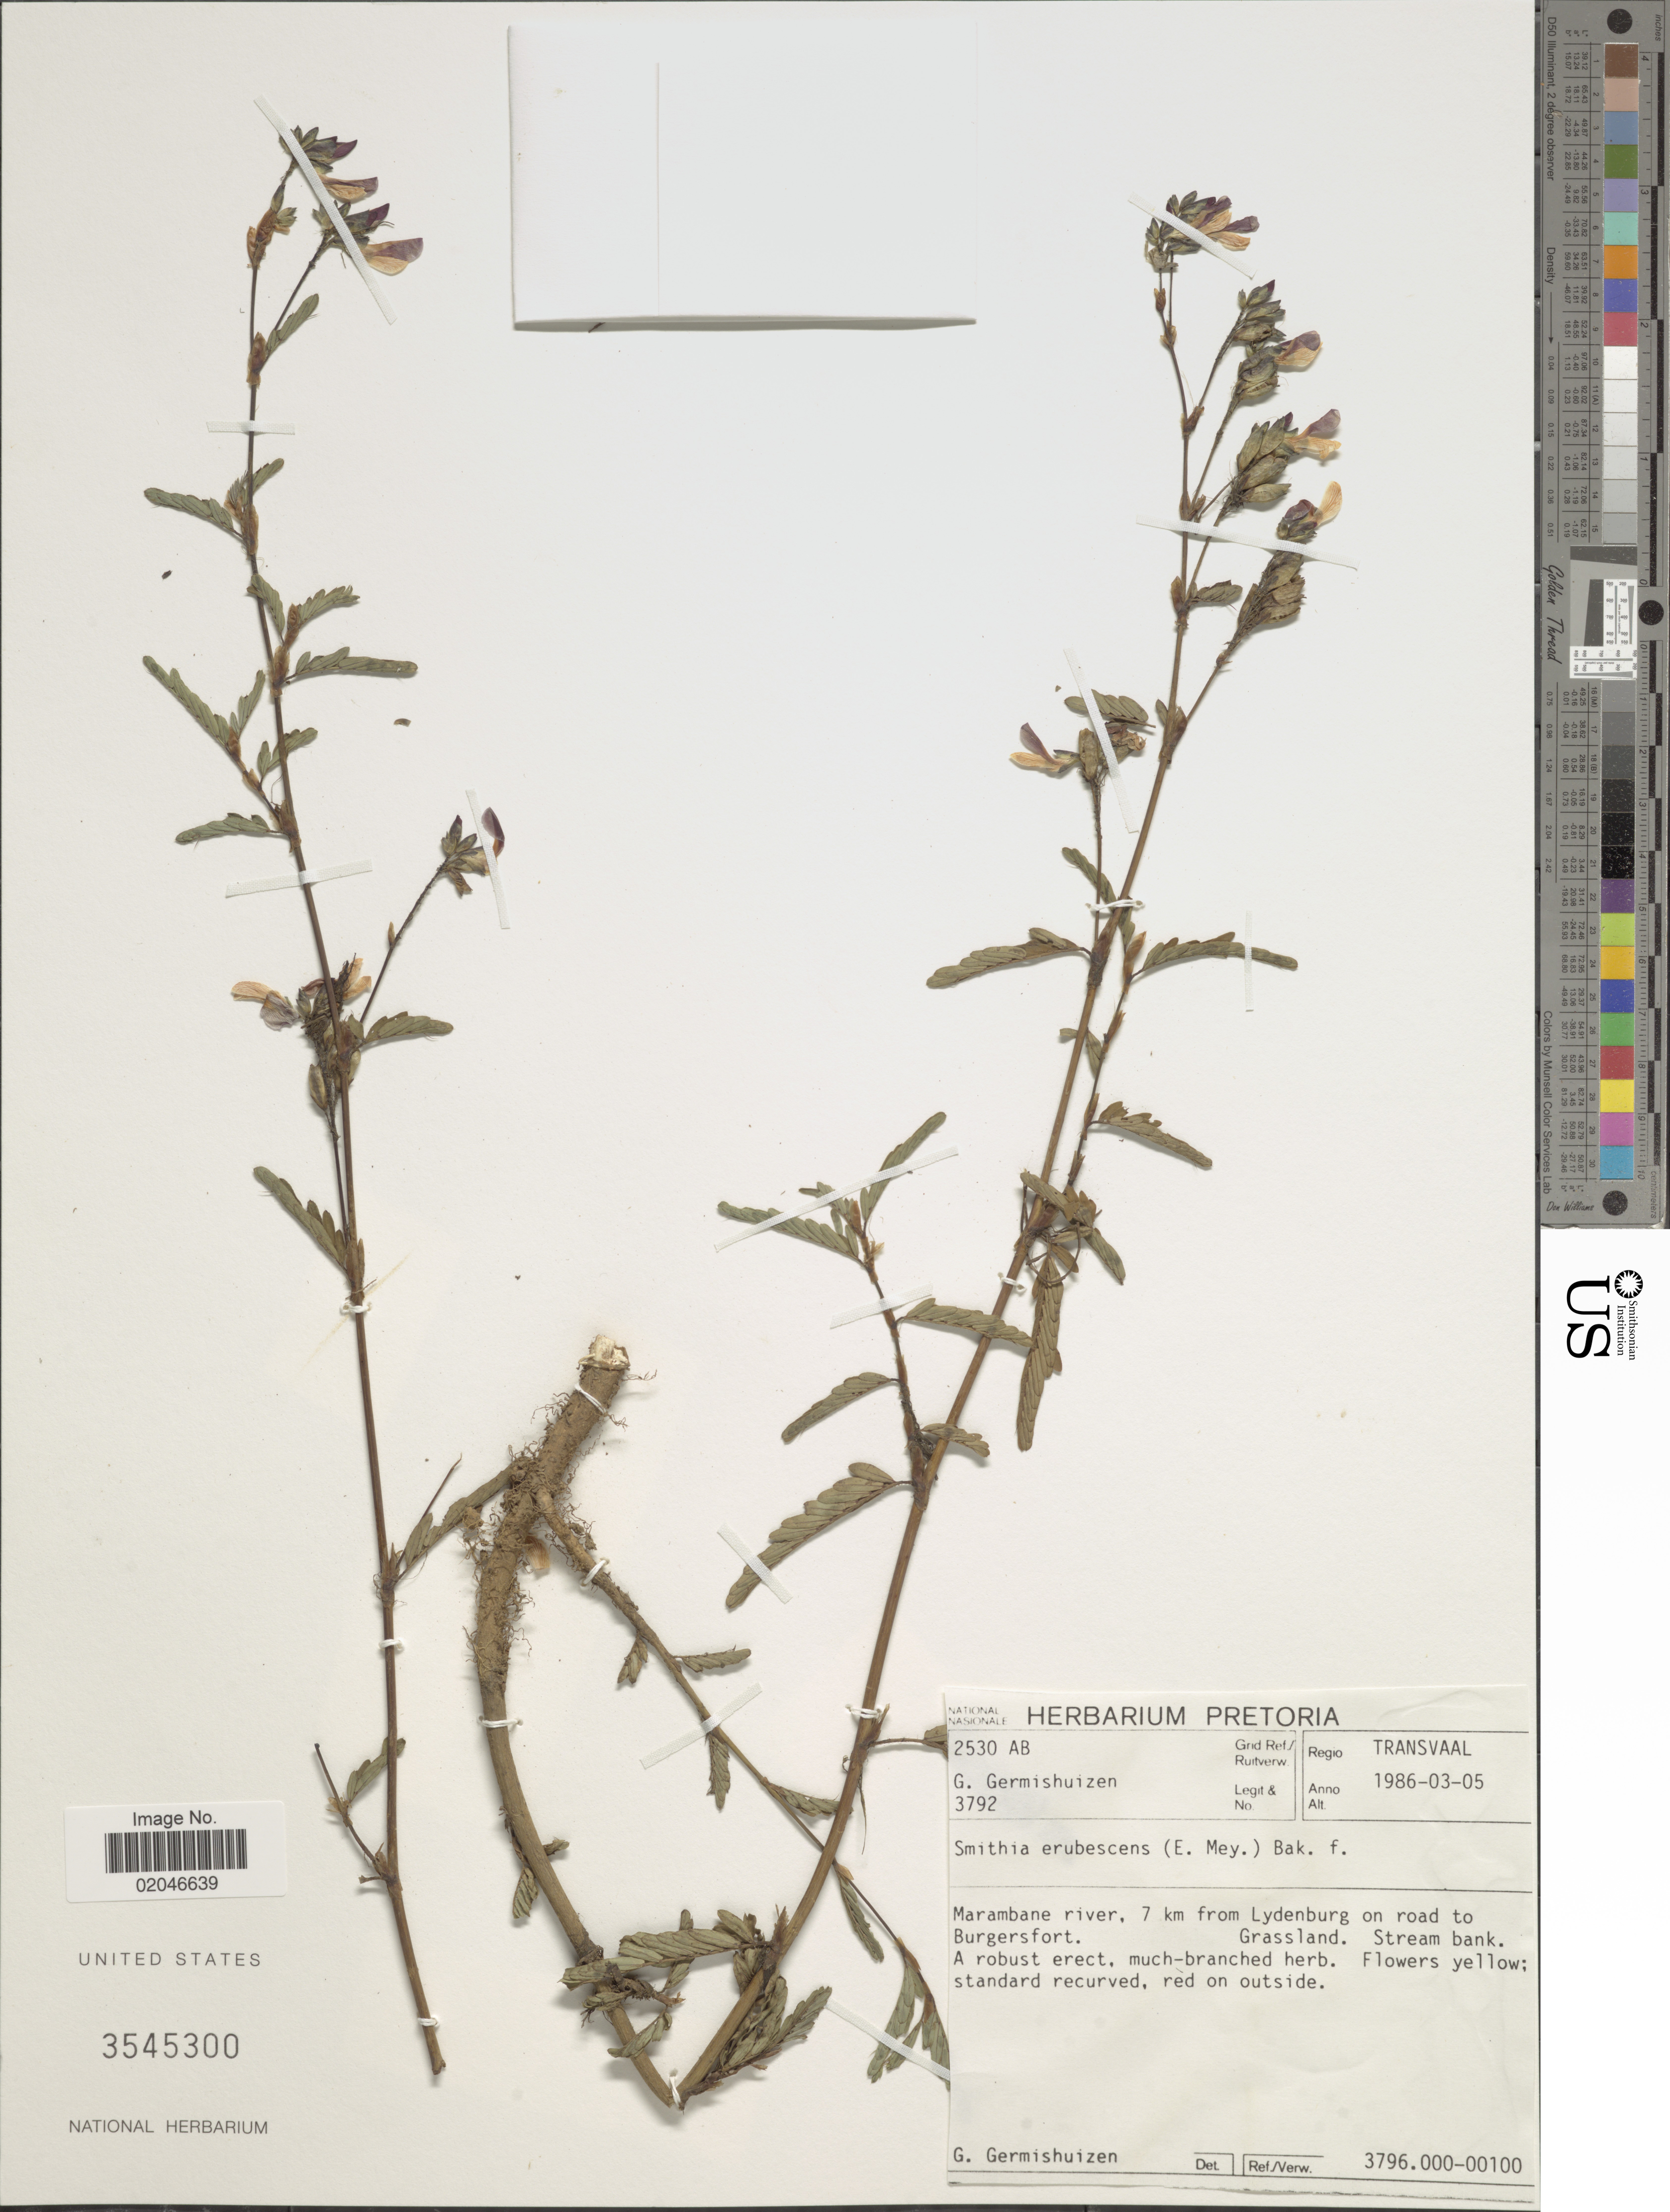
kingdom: Plantae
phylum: Tracheophyta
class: Magnoliopsida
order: Fabales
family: Fabaceae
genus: Smithia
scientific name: Smithia erubescens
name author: Baker f.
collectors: G. Germishuizen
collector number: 3792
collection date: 1986-03-05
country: South Africa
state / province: Mpumalanga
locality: Regio Transvaal, Marambane river, 7 km Lydenburg on road to Burgersfort, Grassland, Stream bank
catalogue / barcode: US 3545300